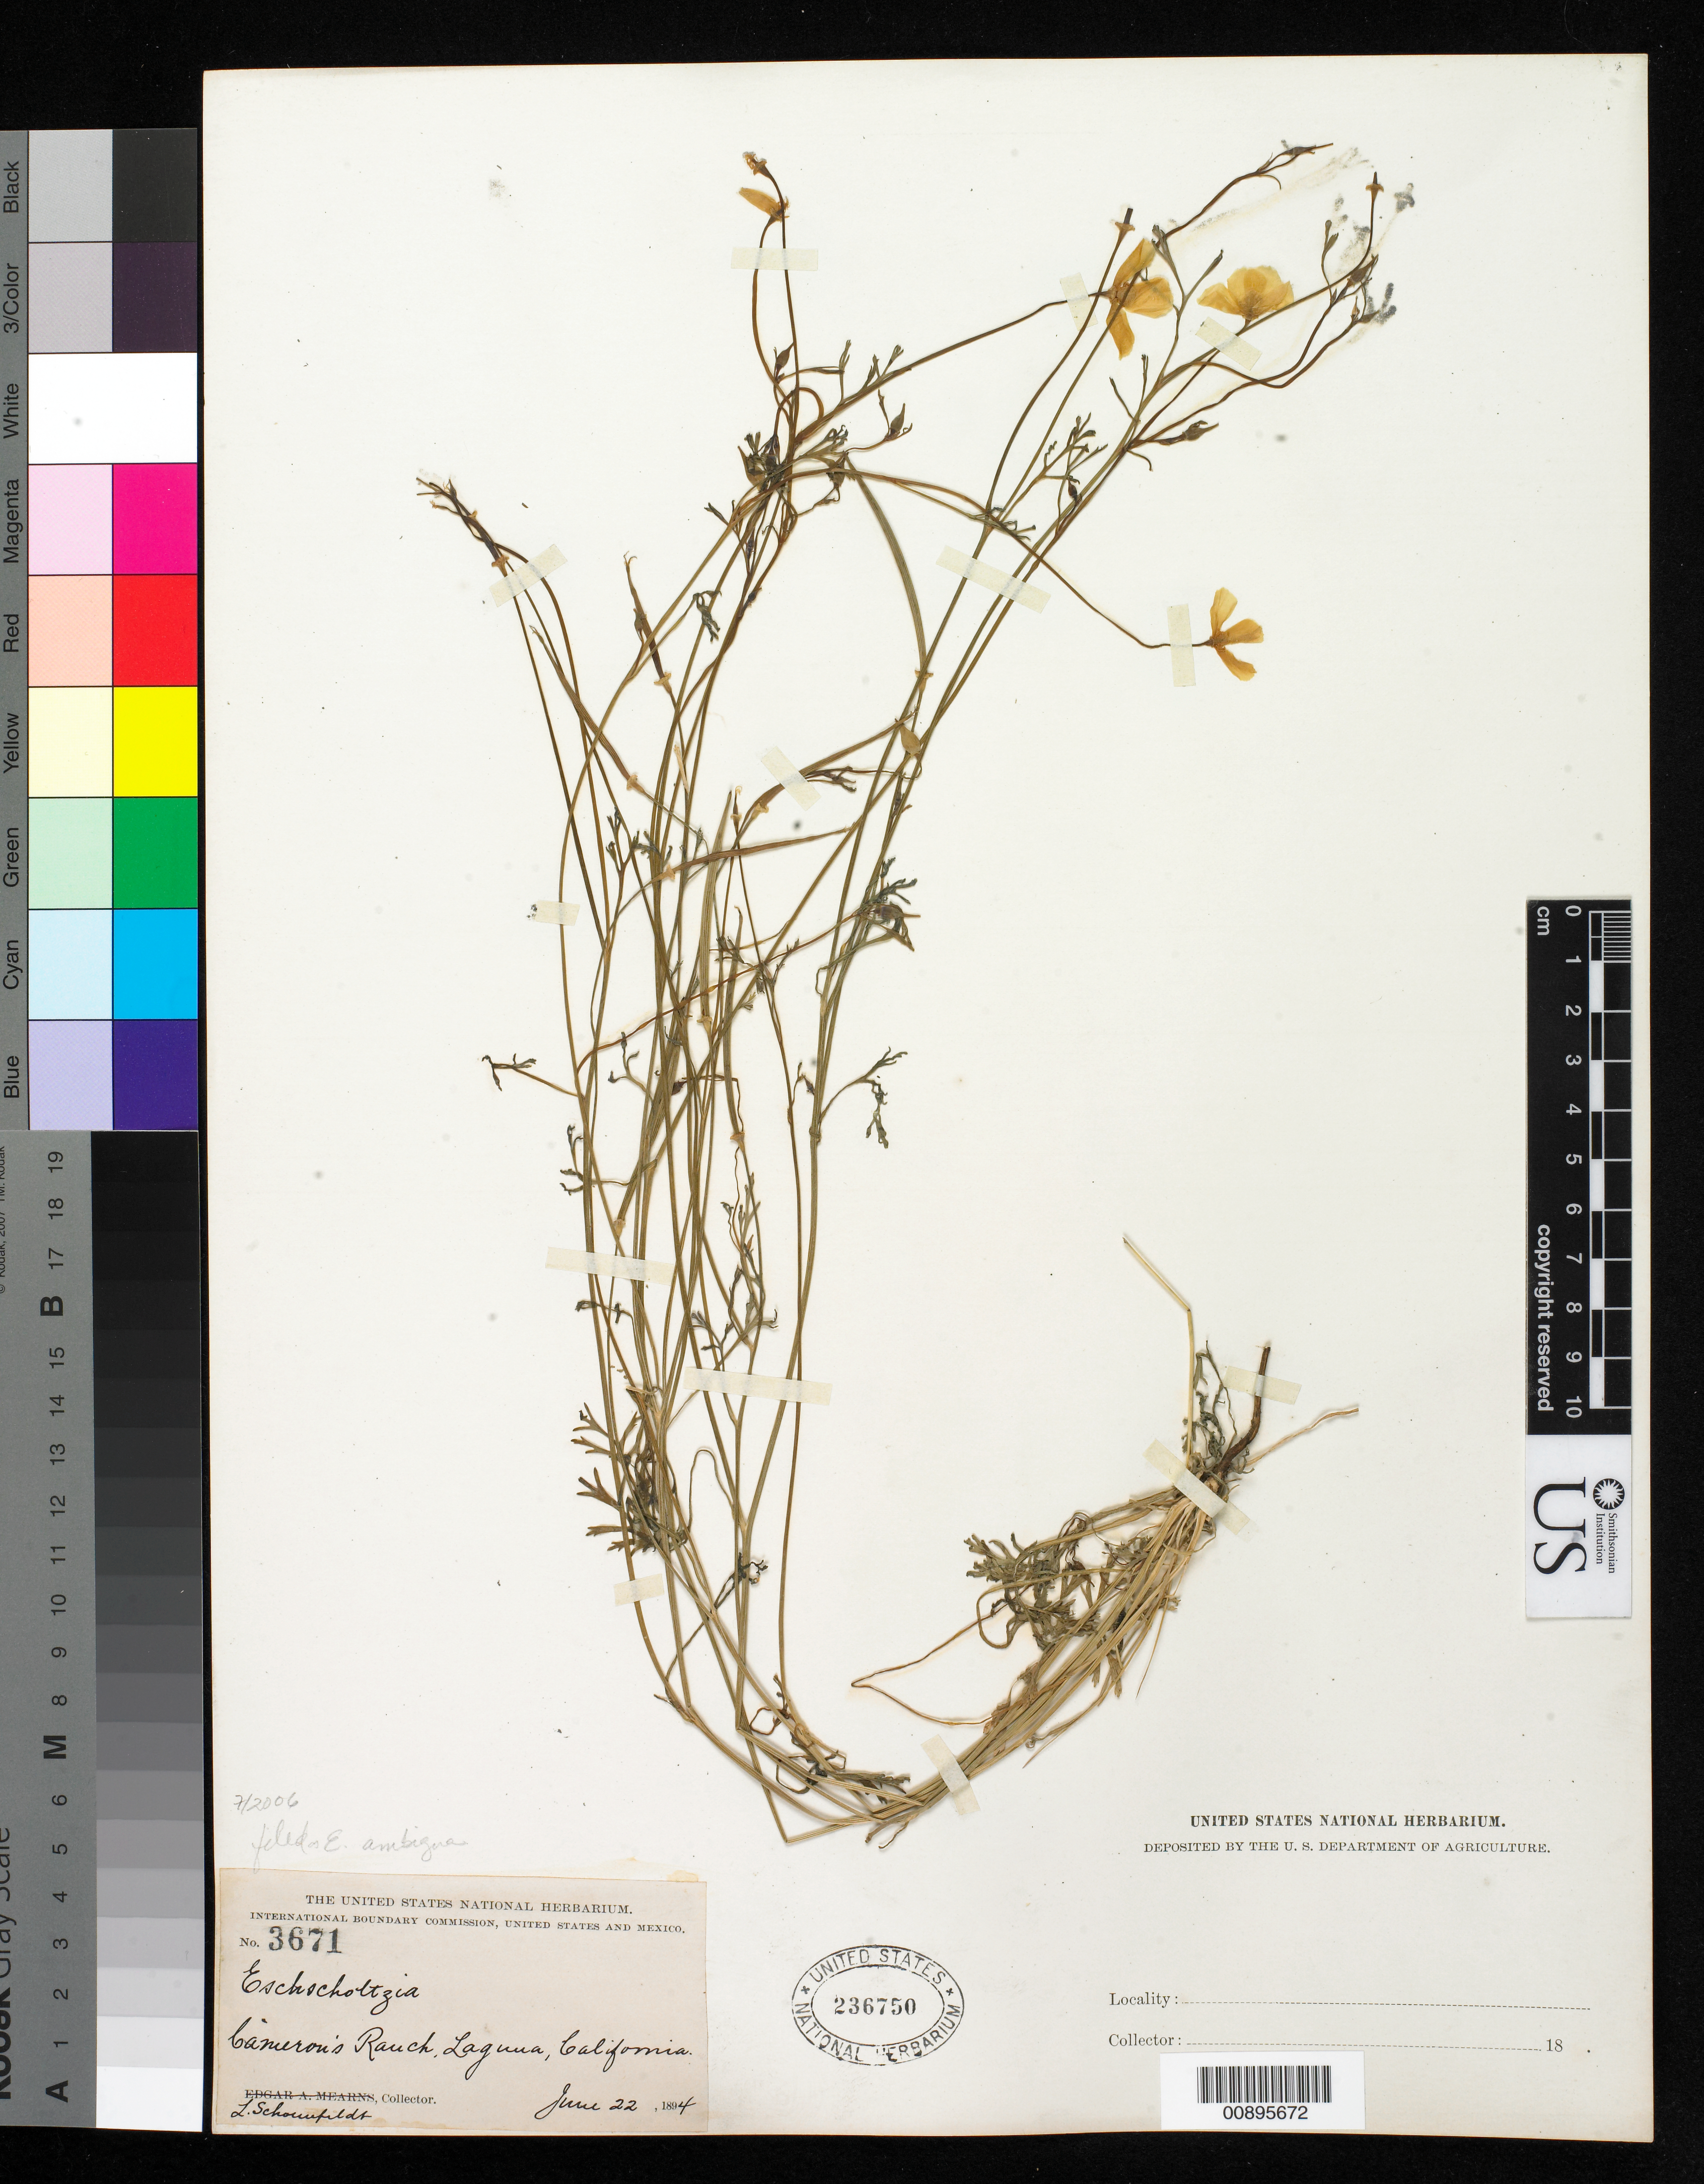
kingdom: Plantae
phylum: Tracheophyta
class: Magnoliopsida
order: Ranunculales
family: Papaveraceae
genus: Eschscholzia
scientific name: Eschscholzia ambigua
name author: Greene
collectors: L. Schoenfeldt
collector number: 3671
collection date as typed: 22 Jun 1894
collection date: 1894-06-22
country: United States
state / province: California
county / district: Orange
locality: Cameron's Ranch, Laguna, California.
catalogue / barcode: US 236750